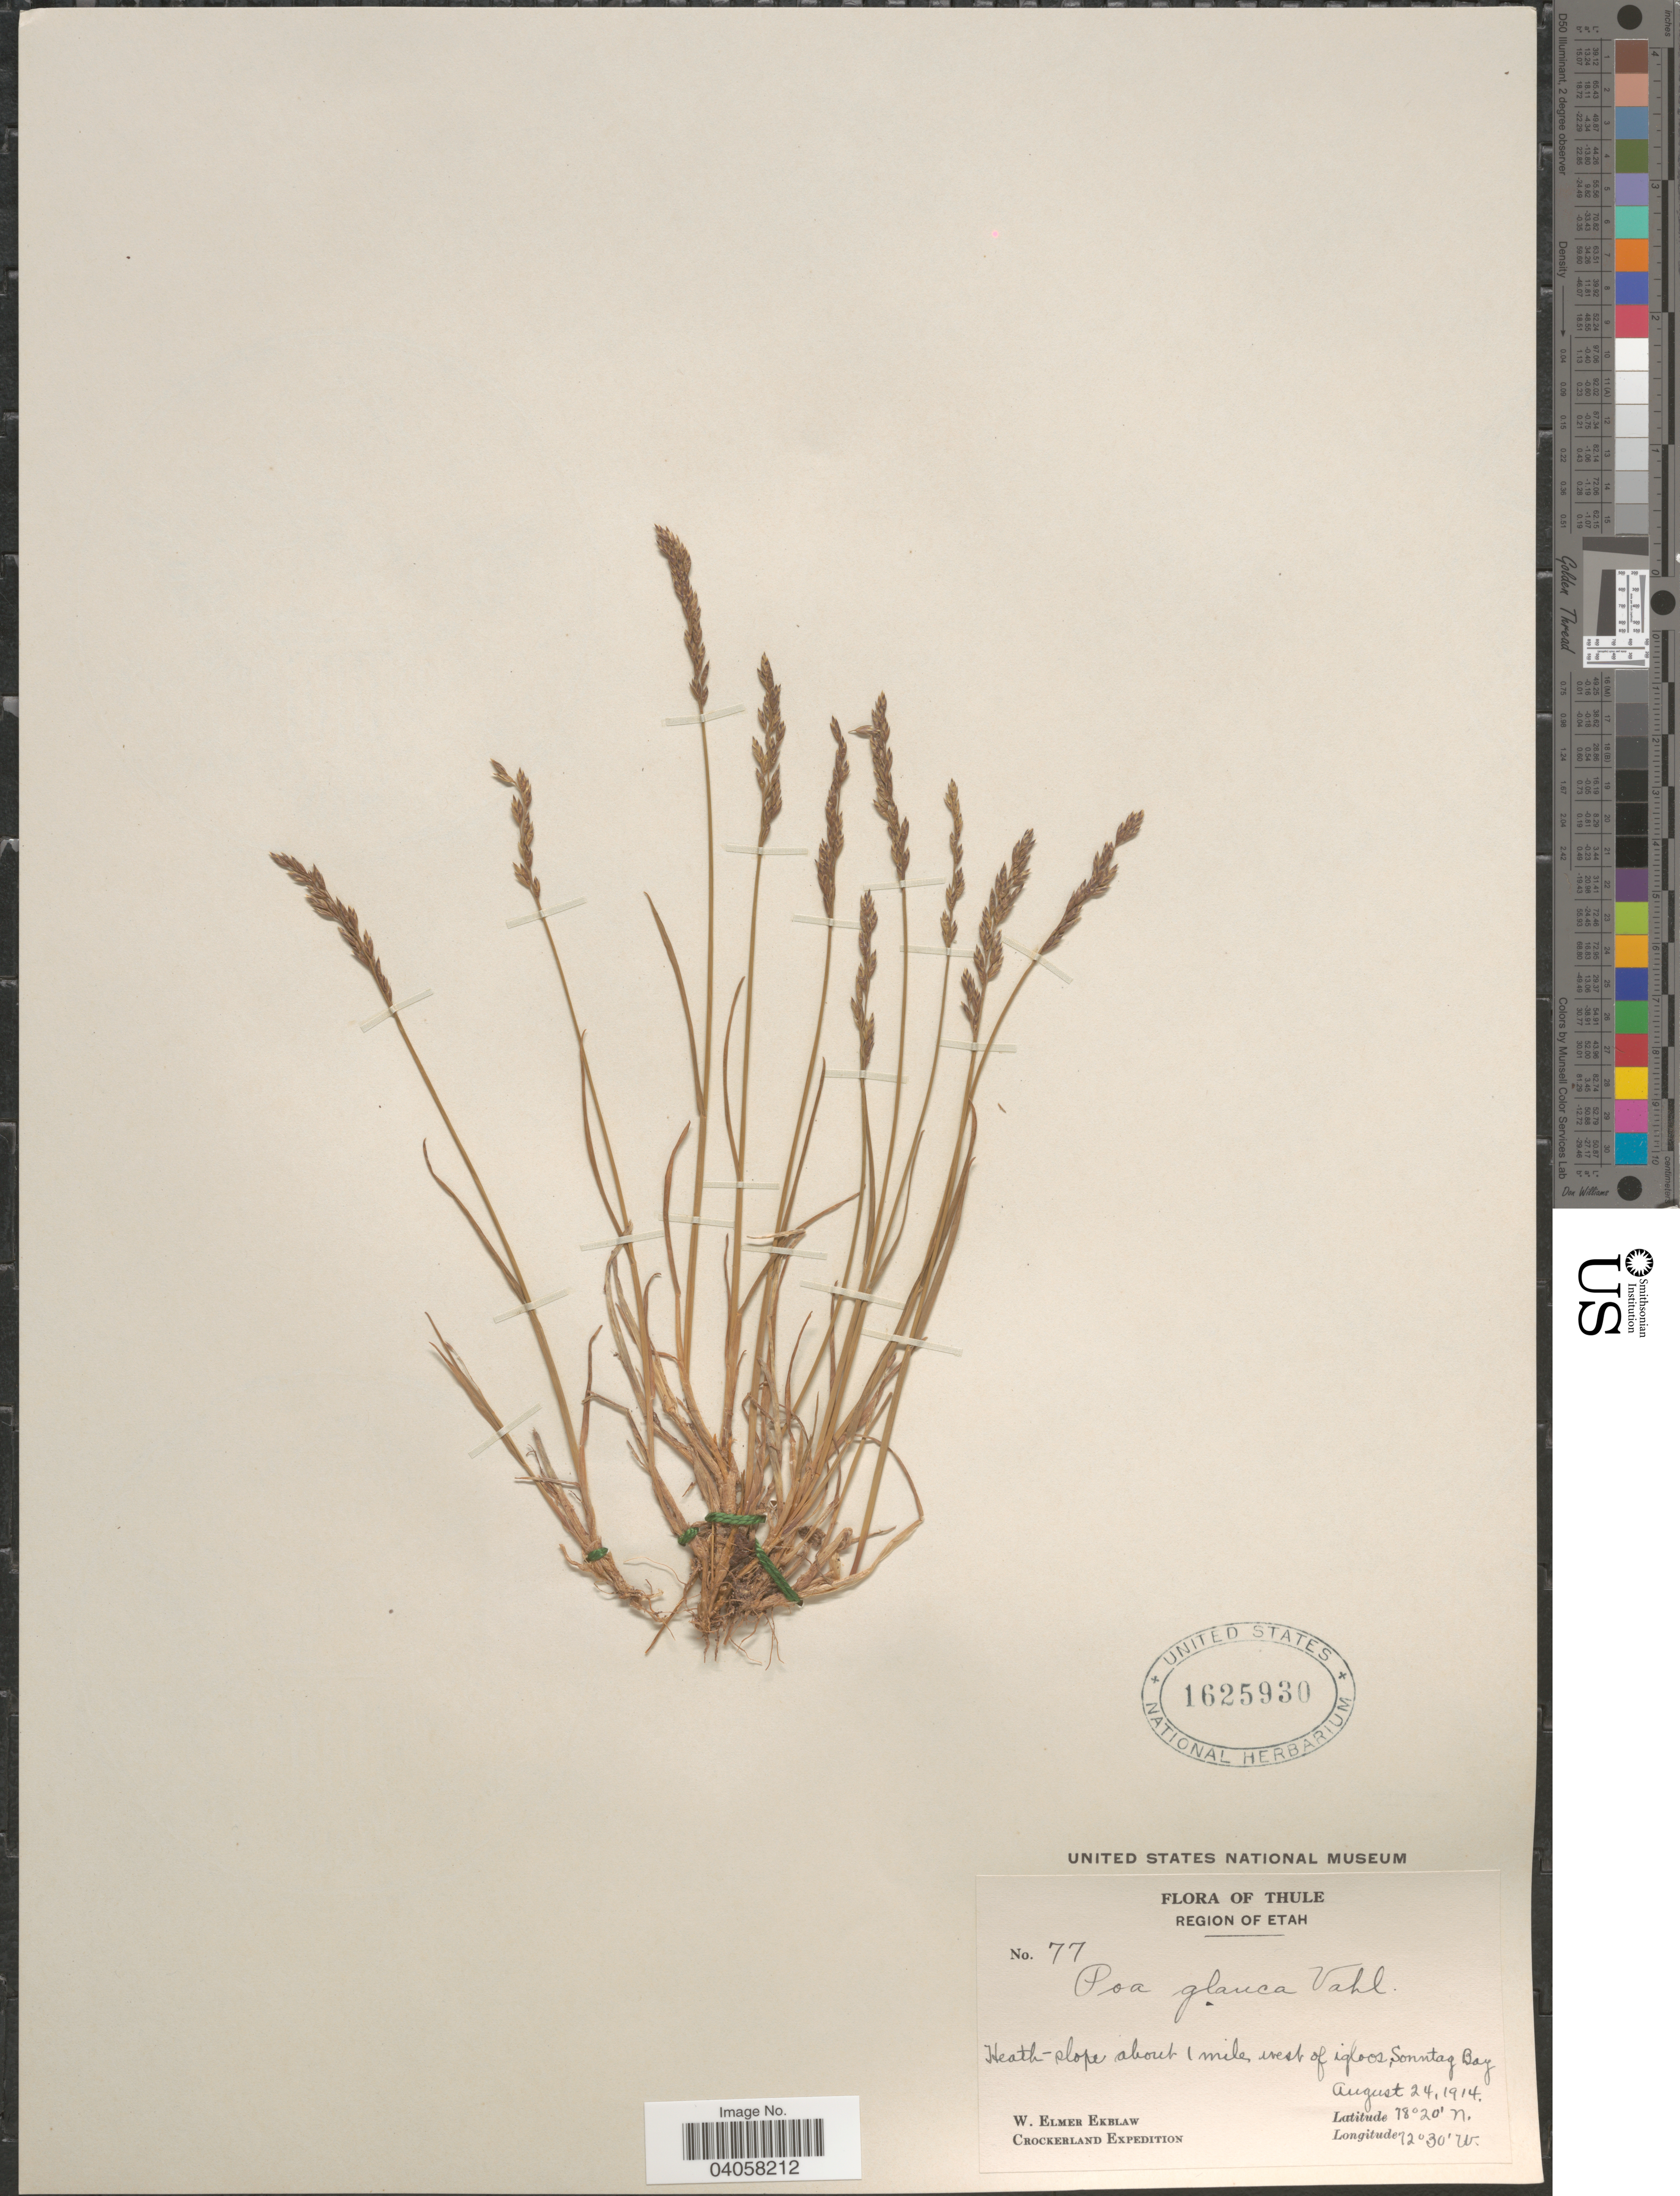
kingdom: Plantae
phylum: Tracheophyta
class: Liliopsida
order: Poales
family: Poaceae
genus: Poa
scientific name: Poa glauca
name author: Vahl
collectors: W. Ekblaw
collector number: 77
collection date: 1914-08-24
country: Greenland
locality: Thule. Region of Etah. Heath-slope about 1 mile west of igloos, Sonntag Bay.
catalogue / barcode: US 1625930